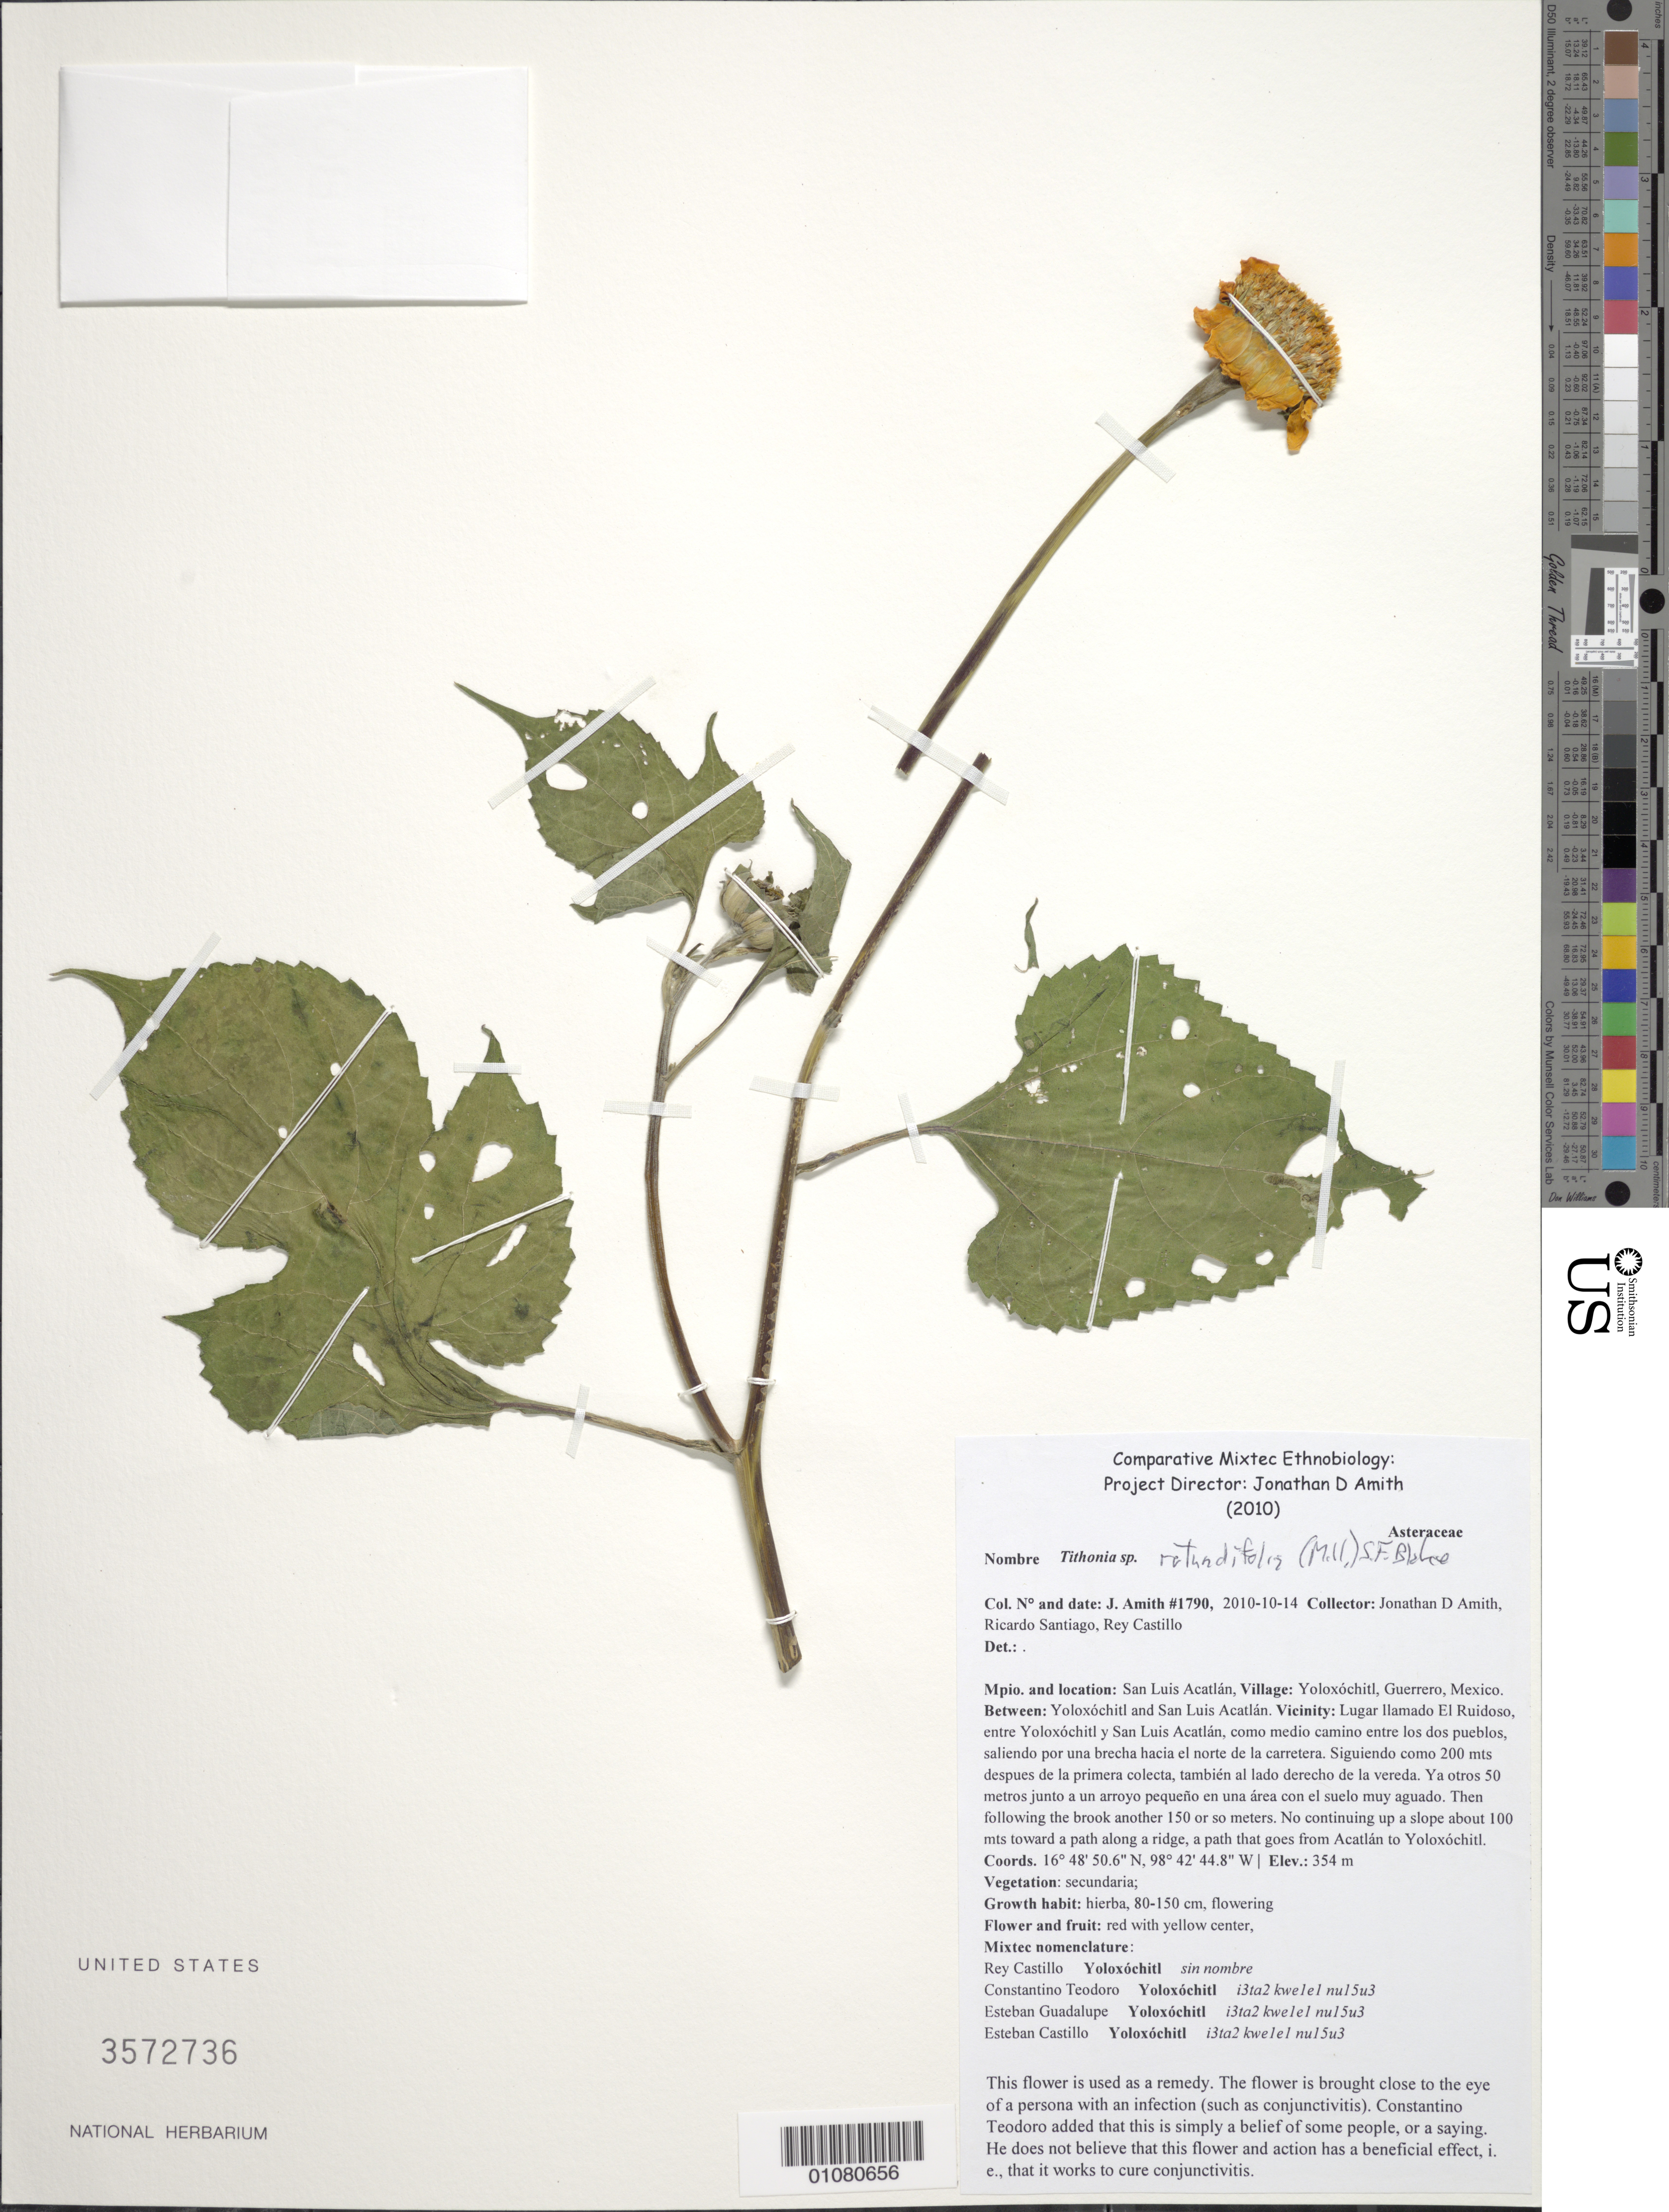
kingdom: Plantae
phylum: Tracheophyta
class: Magnoliopsida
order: Asterales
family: Asteraceae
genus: Tithonia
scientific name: Tithonia rotundifolia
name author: (Mill.) S.F. Blake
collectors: J. D. Amith, R. Santiago & R. Castillo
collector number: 1790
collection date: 2010-12-14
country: Mexico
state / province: Guerrero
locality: San Luis Acatlán; Lugar llamado El Ruidoso, entre Yoloxóchitl y San Luis Acatlán, como medio camino entre los dos pueblos, saliendo por una brecha hacia el norte de la carretera. Siguiendo como 200m despues de la primera…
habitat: Vegetation secundaria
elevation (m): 354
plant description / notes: This flower is used as a remedy. The flower is brought close to the yee of a person with an infection (such as conjunctivitis) Constantino Teodoro added that this is simply a beluief of some people, or a saying. He does not believe that this flower and ac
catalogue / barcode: US 3572736